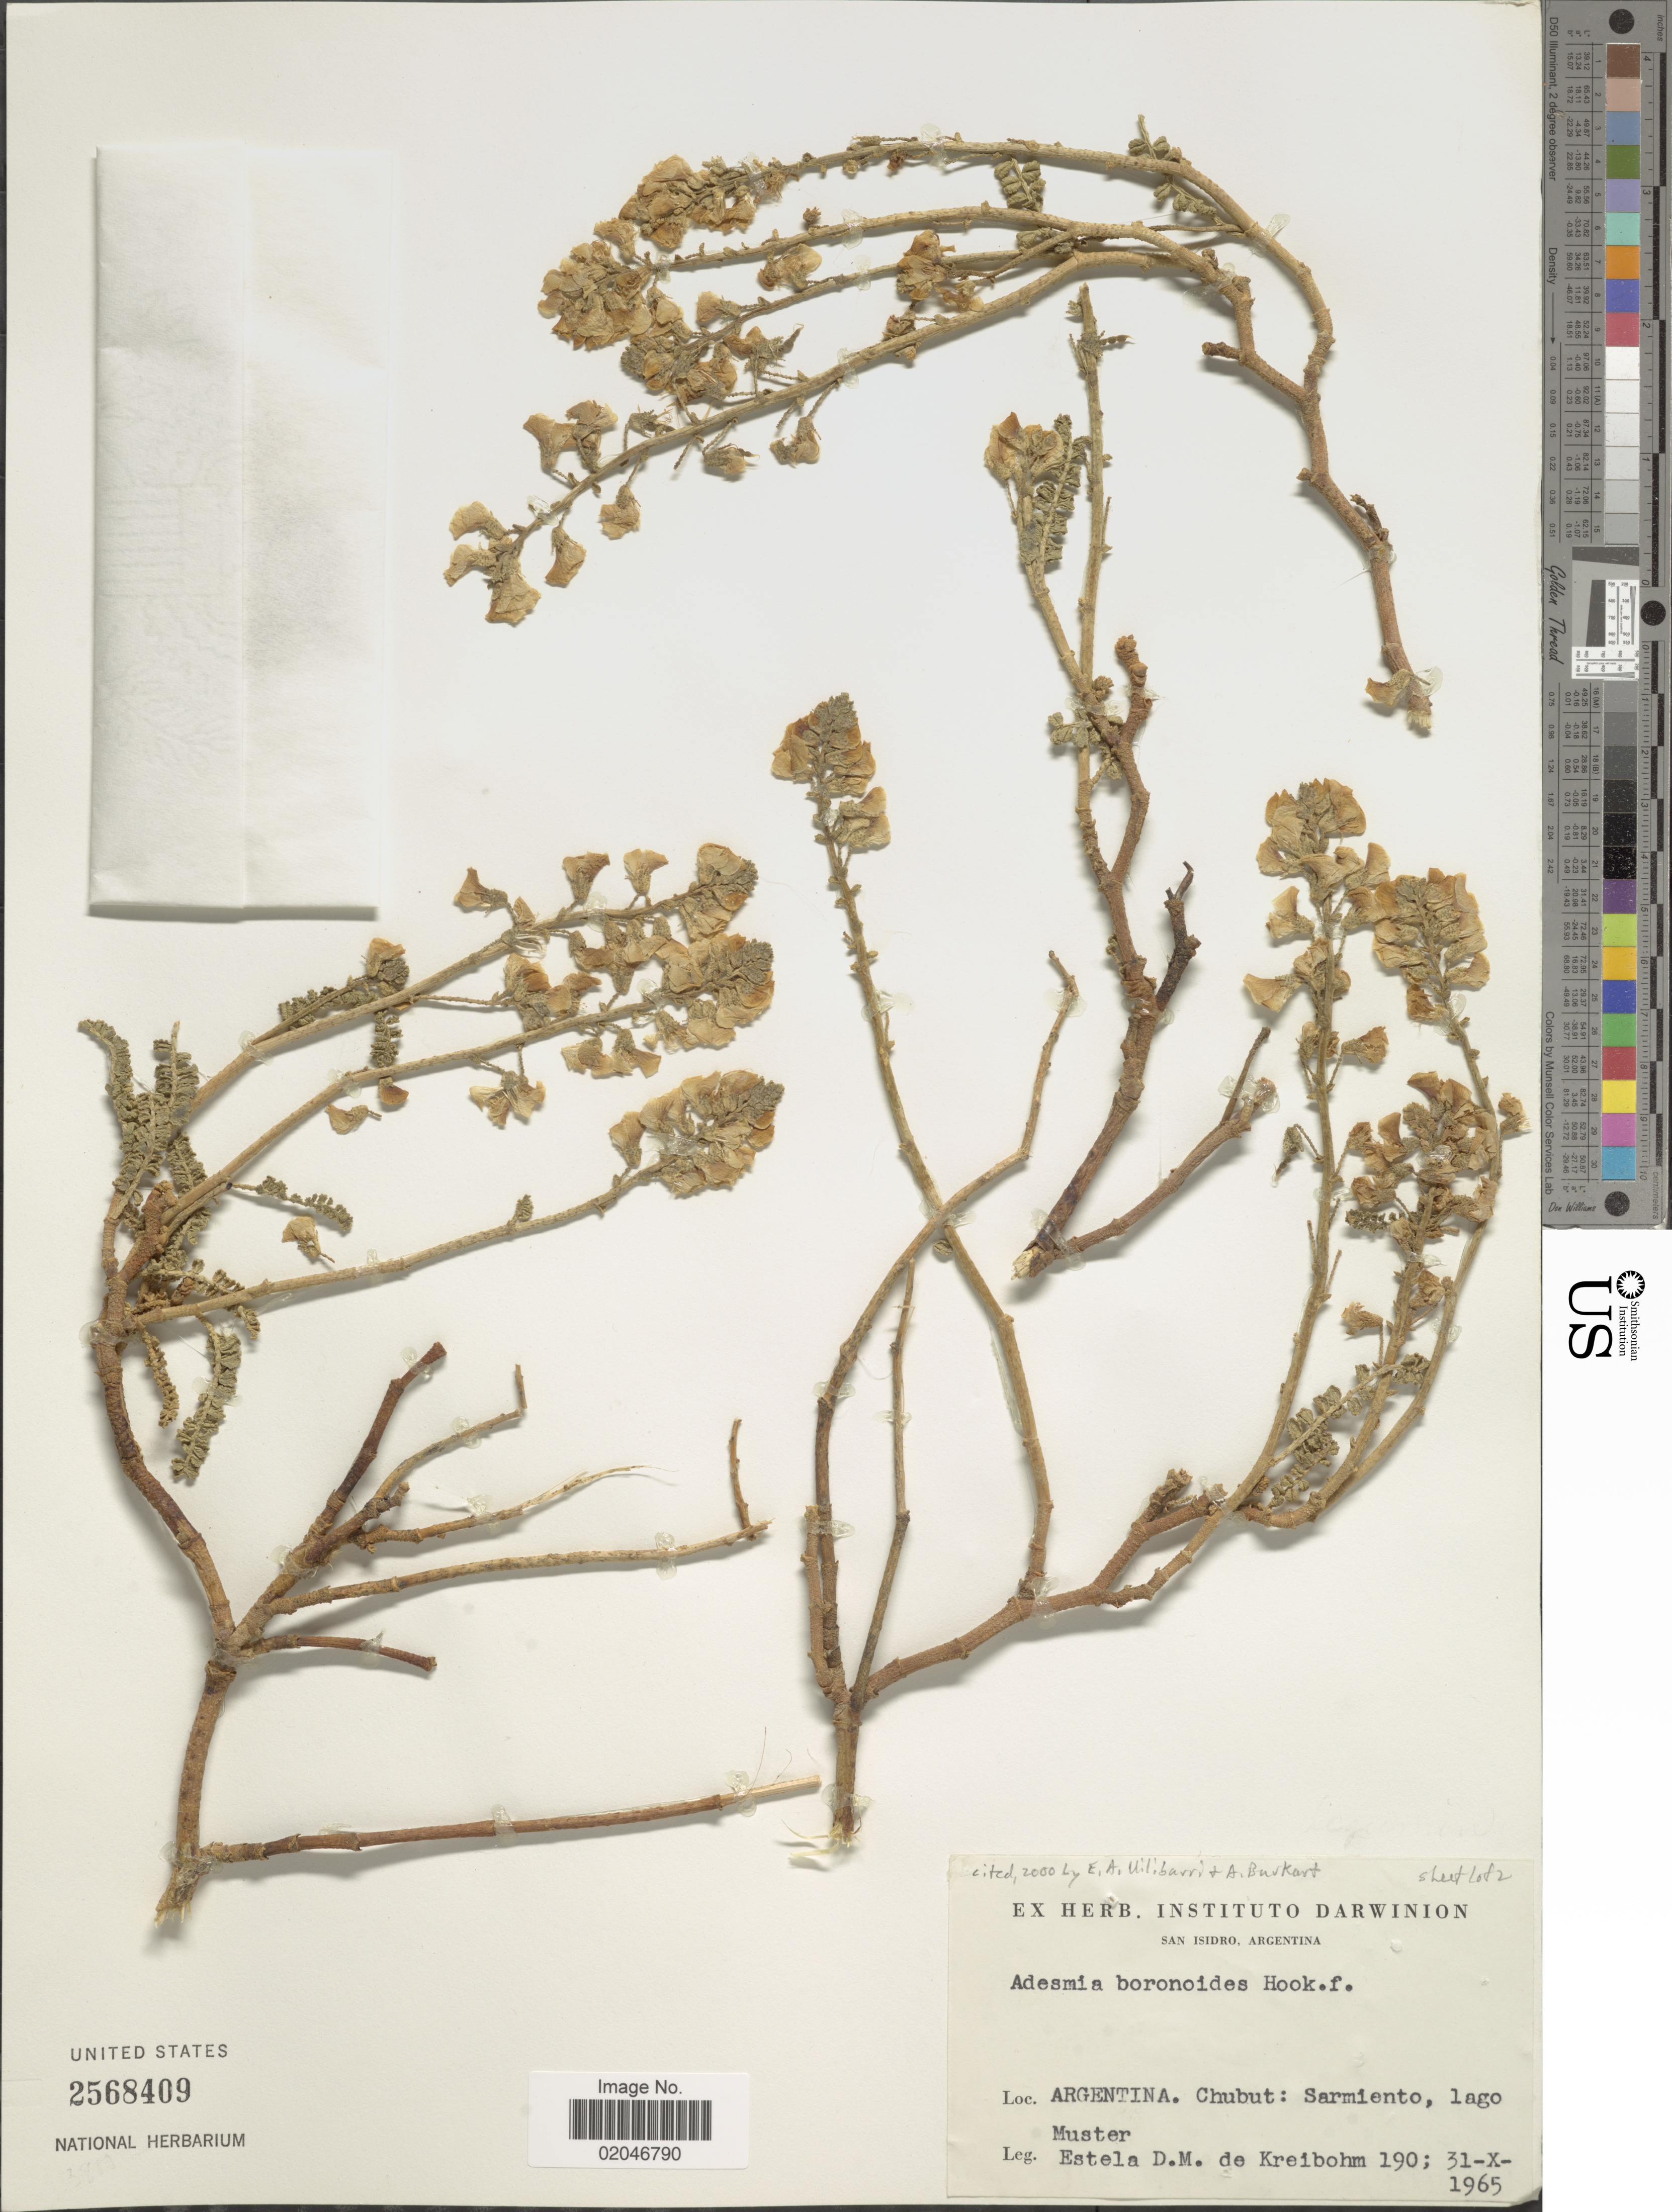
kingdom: Plantae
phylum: Tracheophyta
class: Magnoliopsida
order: Fabales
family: Fabaceae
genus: Adesmia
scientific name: Adesmia boronioides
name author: Hook. f.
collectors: E. Kreibohm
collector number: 190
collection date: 1965-10-31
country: Argentina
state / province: Chubut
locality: Sarmiento, lago Muster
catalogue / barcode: US 2568409